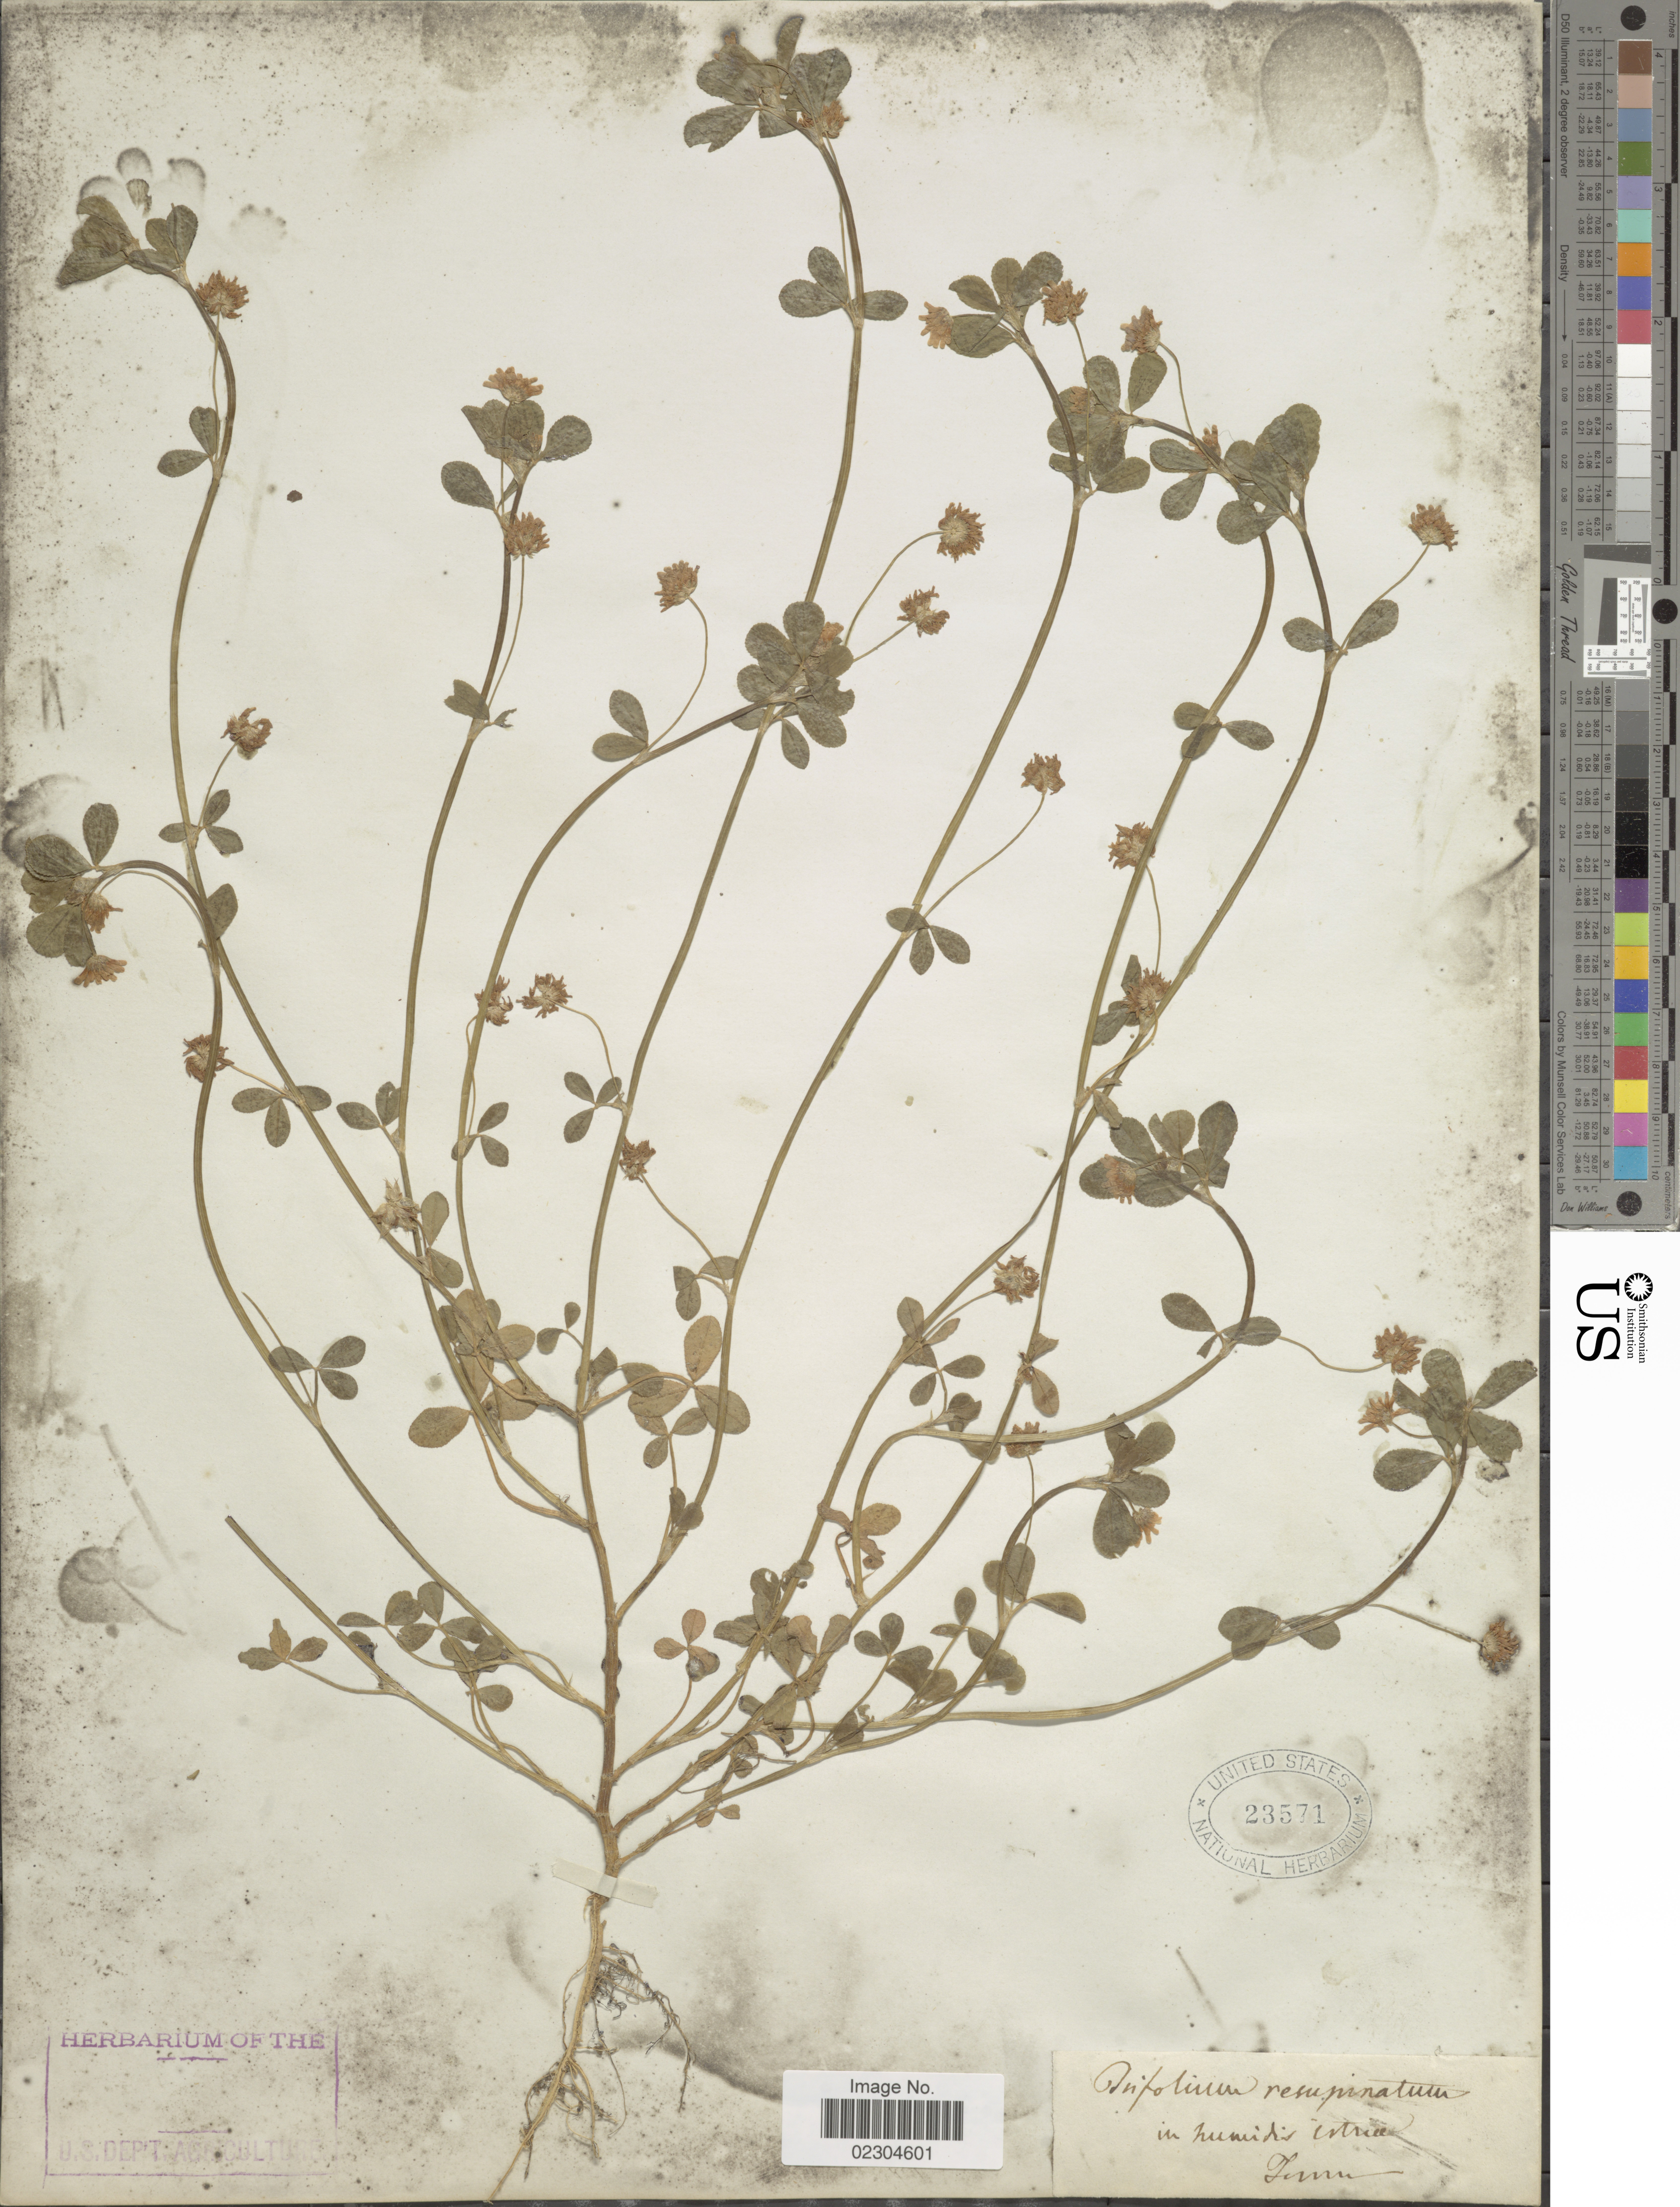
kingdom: Plantae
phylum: Tracheophyta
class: Magnoliopsida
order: Fabales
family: Fabaceae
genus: Trifolium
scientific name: Trifolium resupinatum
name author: L.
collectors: Tommasini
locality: In humidis entree [interpreted]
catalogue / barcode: US 23571